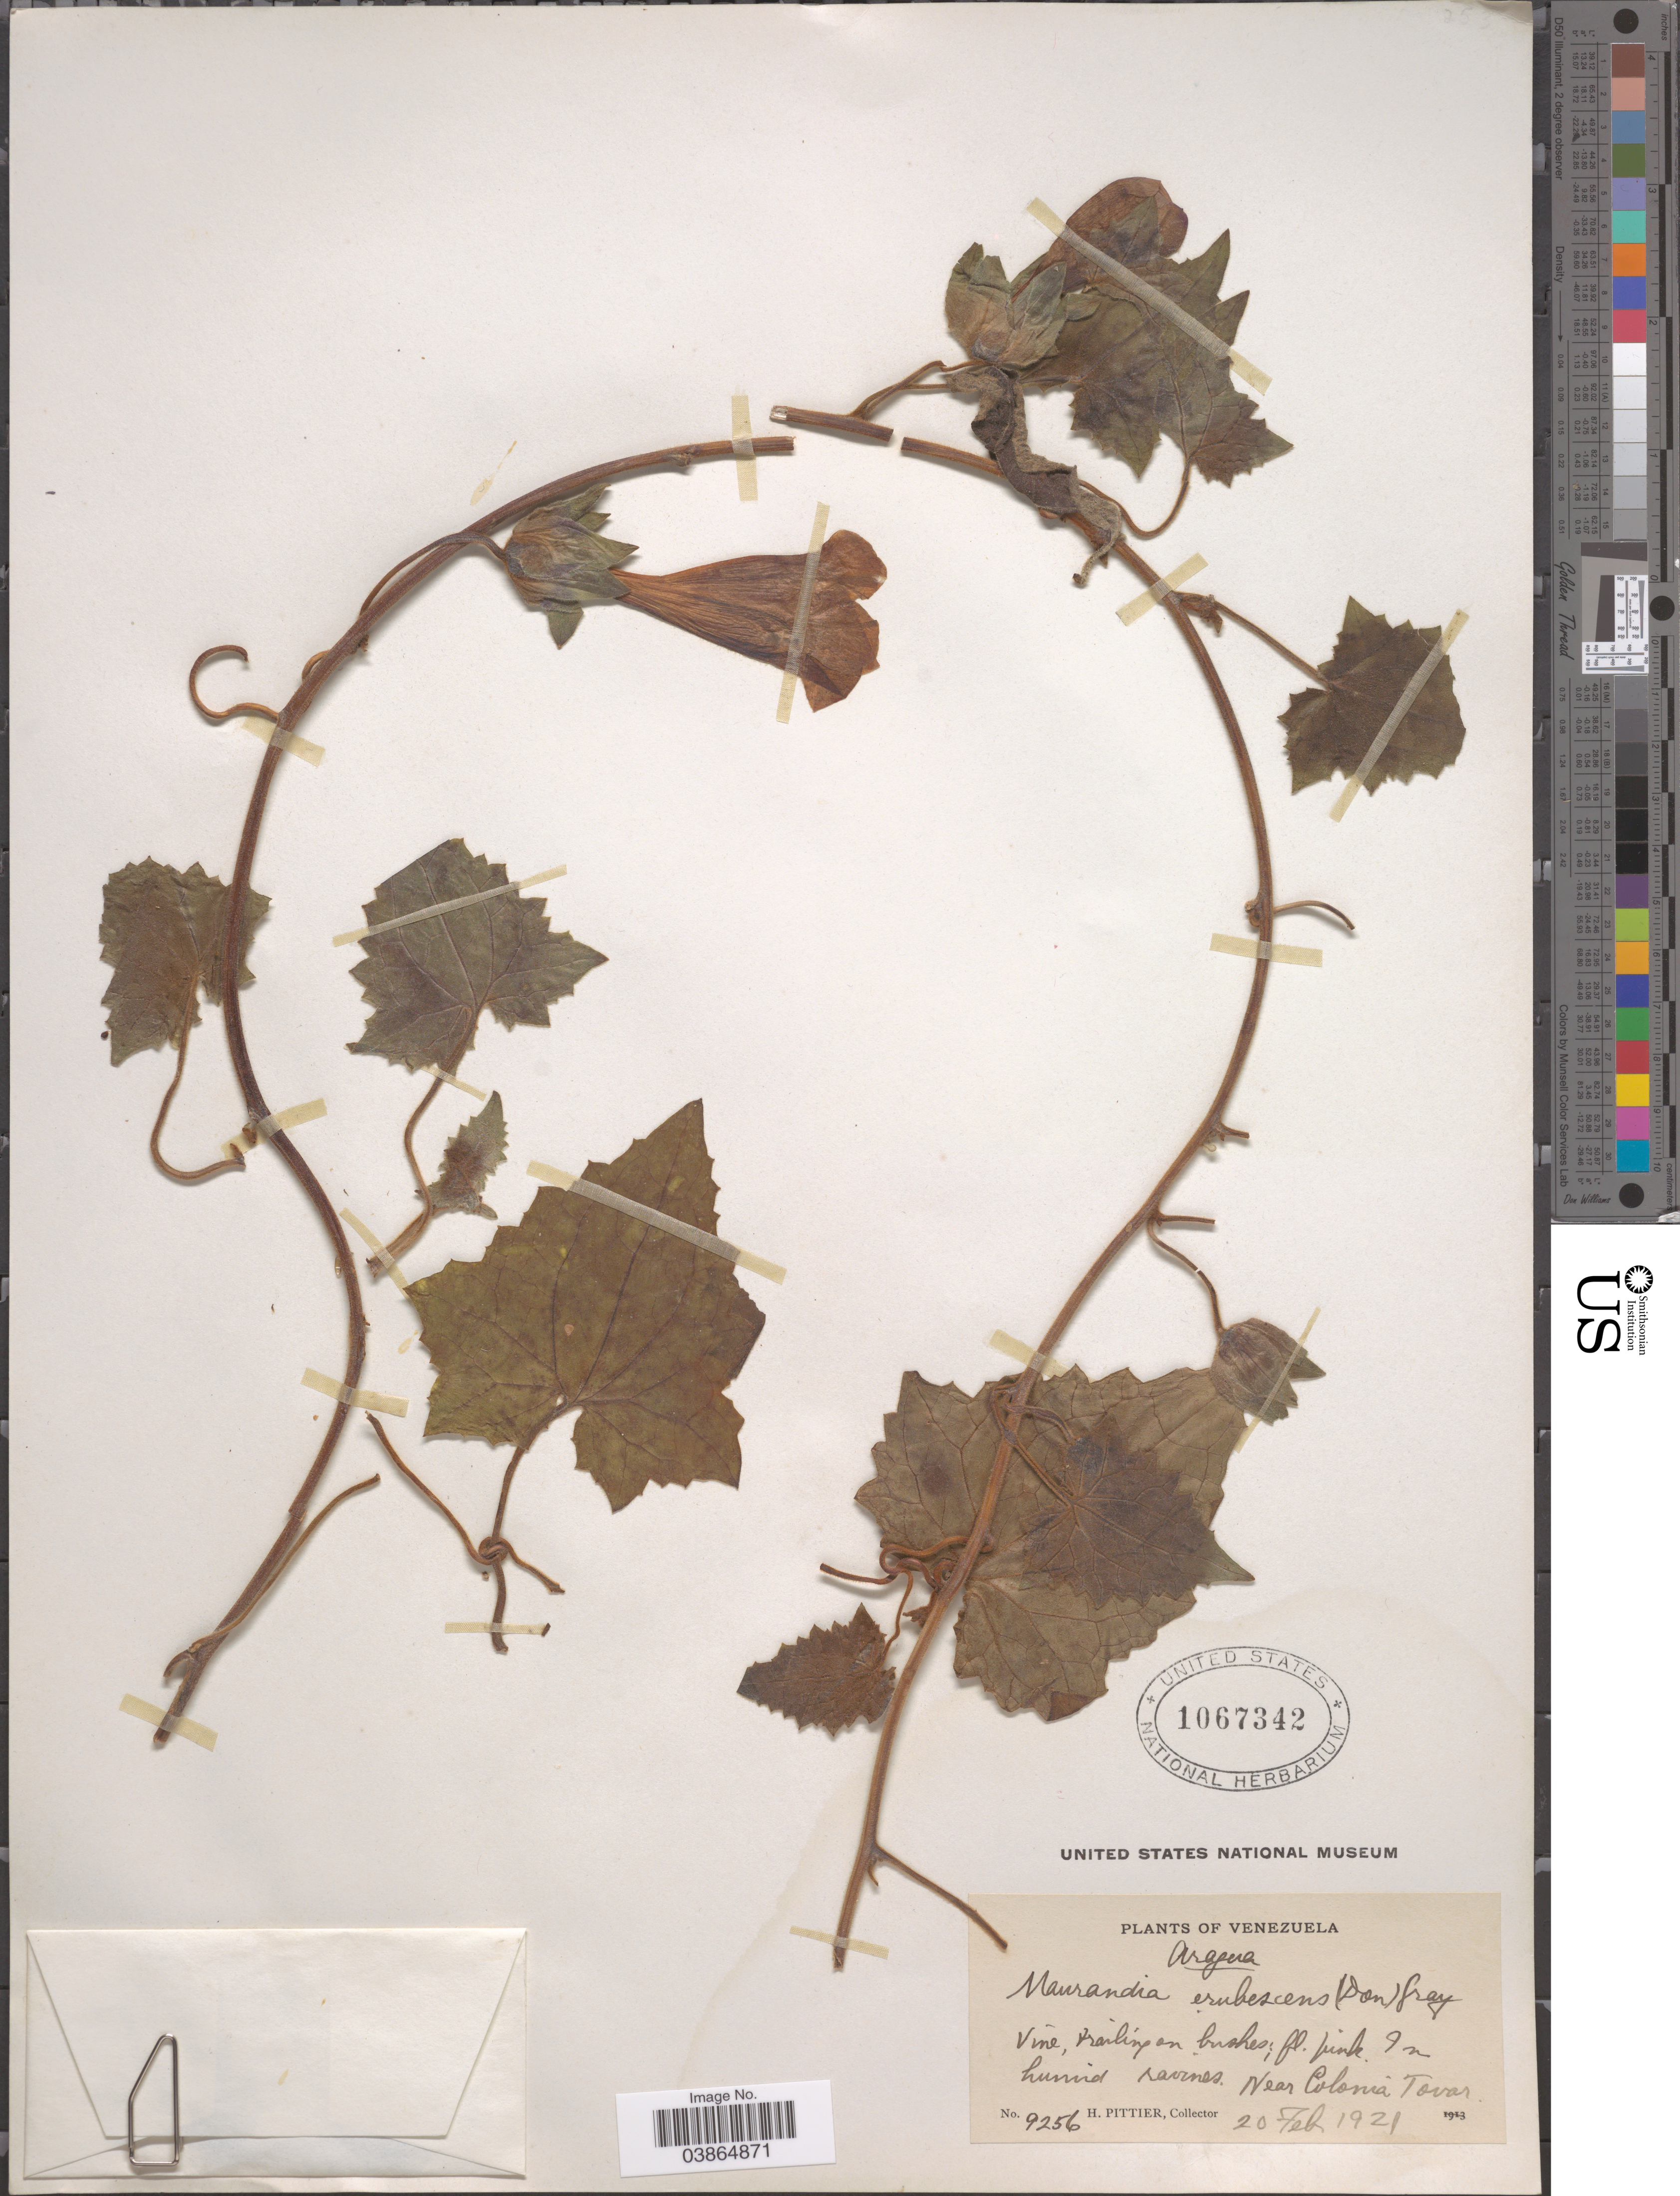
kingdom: Plantae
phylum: Tracheophyta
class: Magnoliopsida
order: Lamiales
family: Plantaginaceae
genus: Maurandya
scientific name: Maurandya erubescens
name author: (D. Don) A. Gray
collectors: H. F. Pittier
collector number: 9256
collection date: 1921-02-20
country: Venezuela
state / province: Aragua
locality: Near Colonia Tovar.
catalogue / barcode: US 1067342